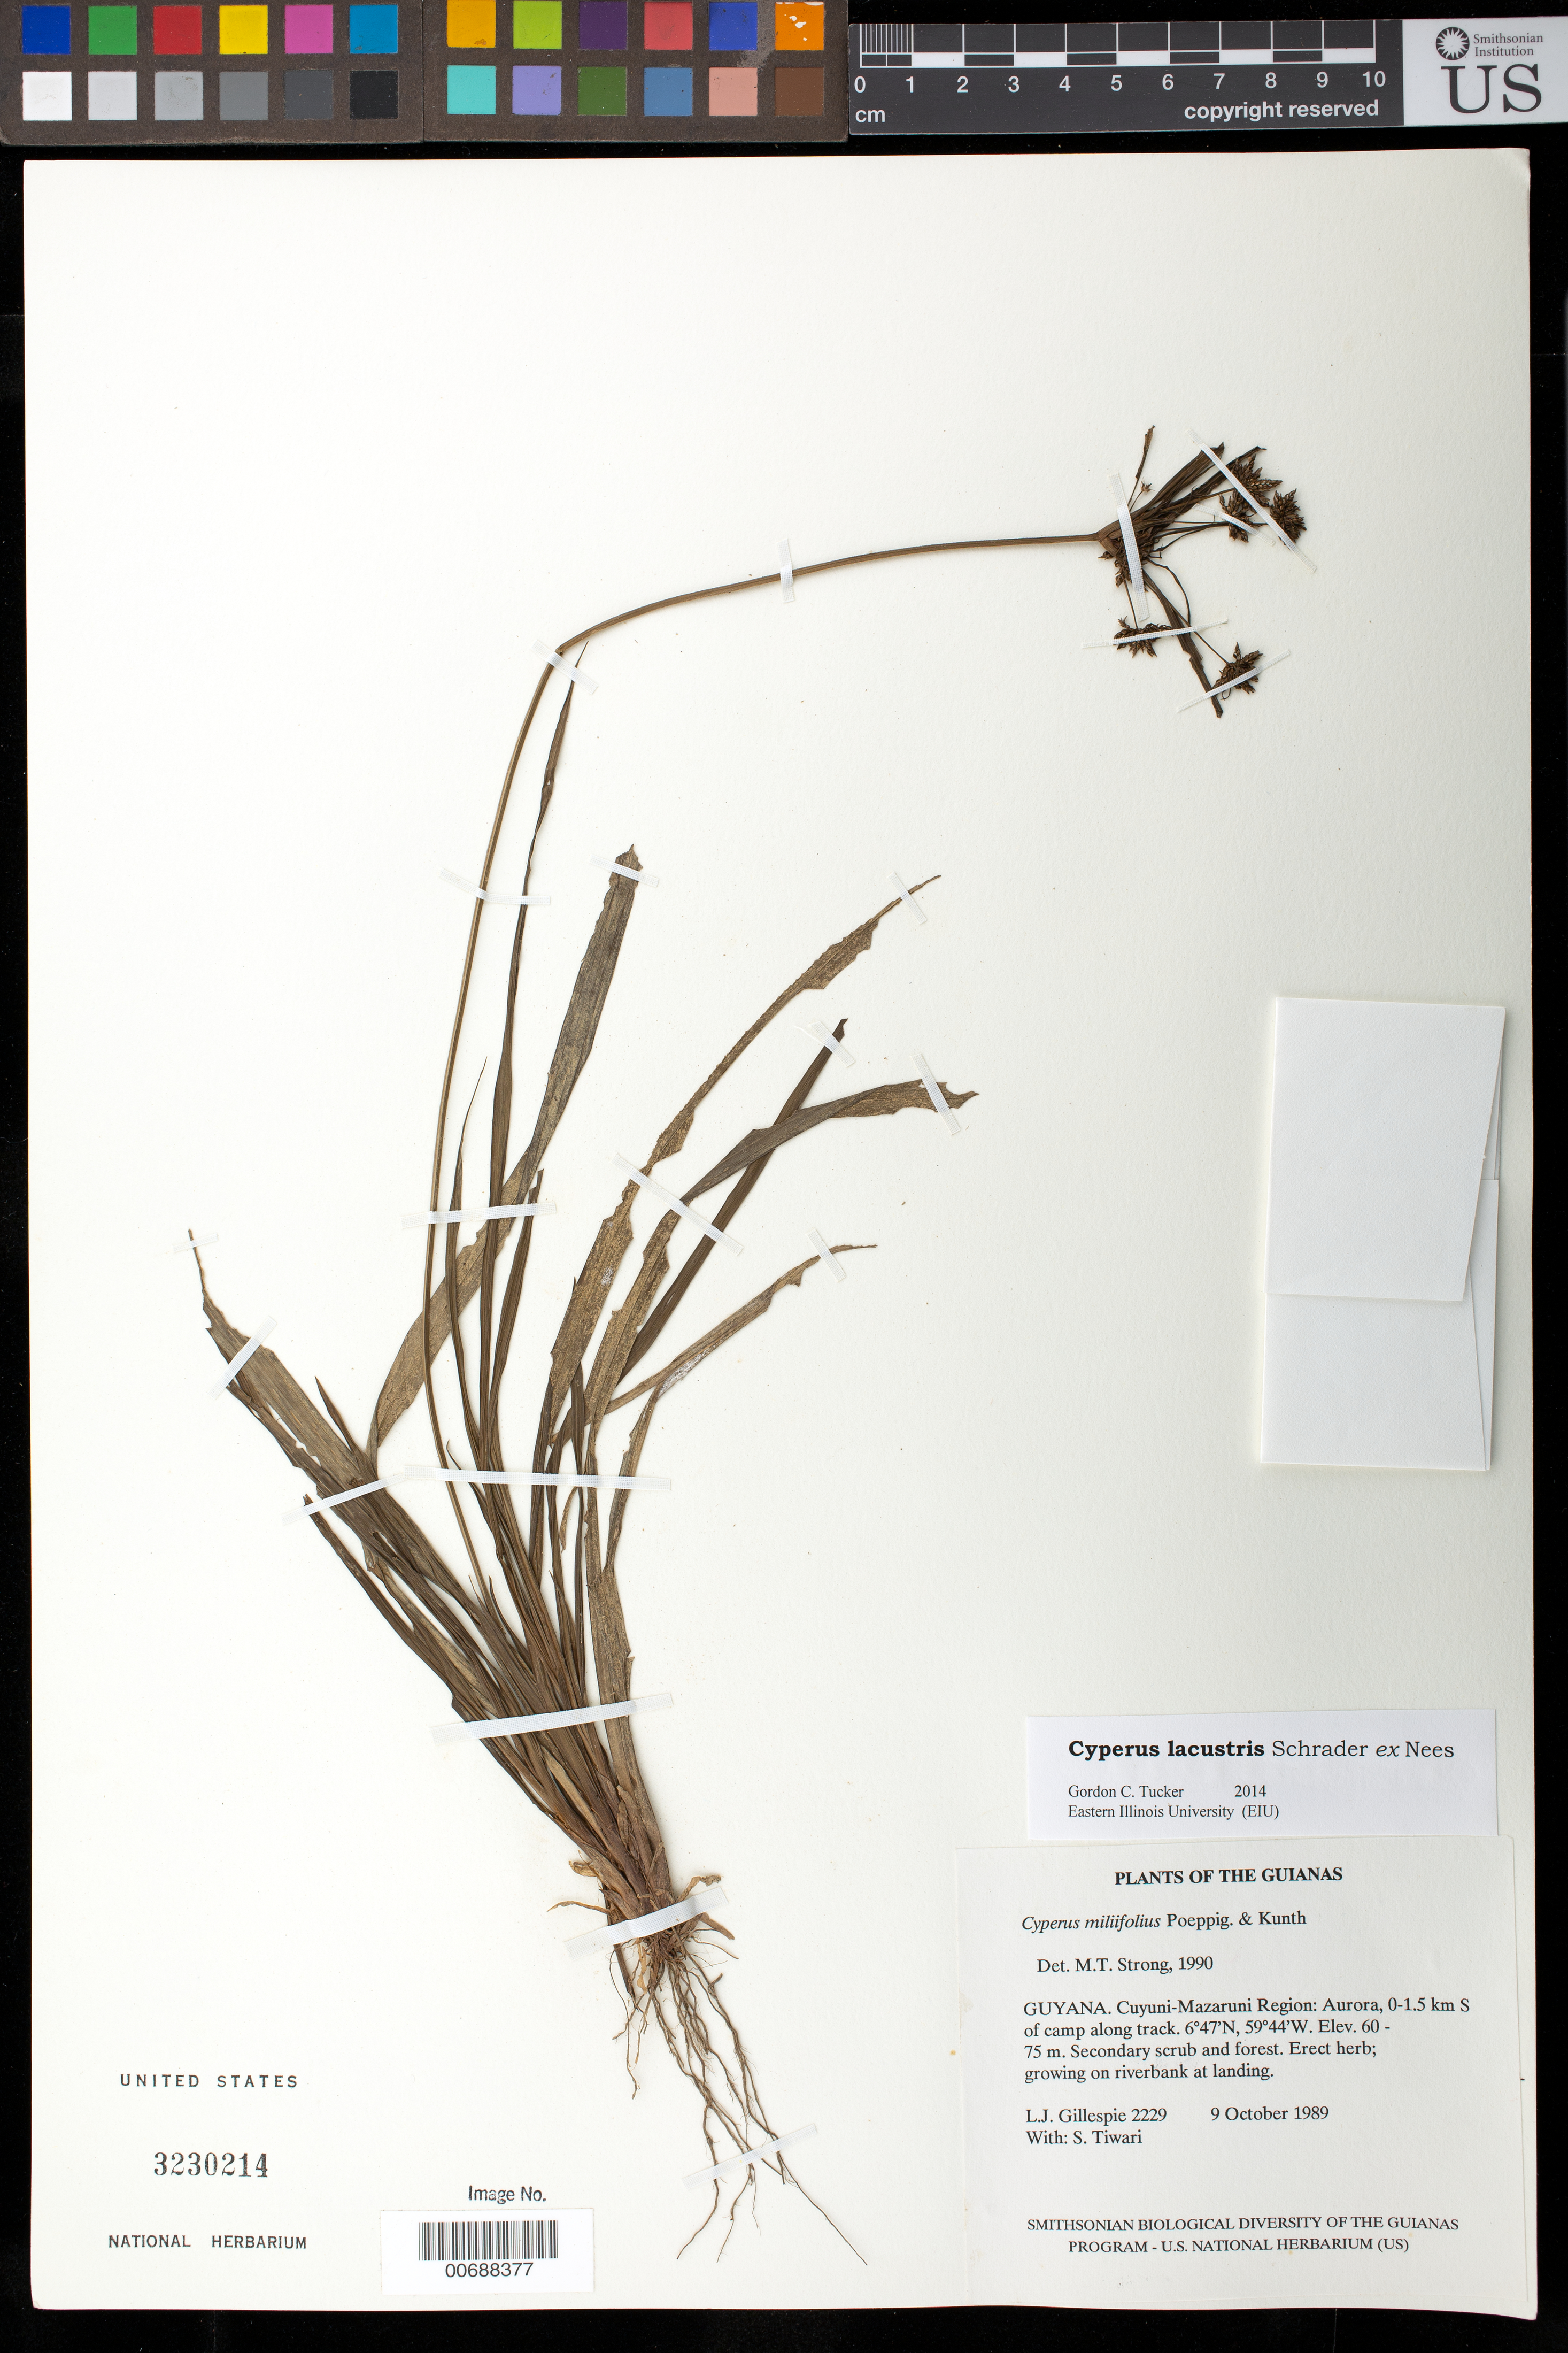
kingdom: Plantae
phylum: Tracheophyta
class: Liliopsida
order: Poales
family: Cyperaceae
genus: Cyperus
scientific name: Cyperus lacustris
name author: Schrad. ex Nees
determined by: Tucker, G. C.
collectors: L. J. Gillespie & S. Tiwari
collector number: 2229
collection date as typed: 9 October 1989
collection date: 1989-10-09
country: Guyana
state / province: Cuyuni-Mazaruni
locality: Aurora, 0-1.5 km S of camp along track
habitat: Secondary scrub and forest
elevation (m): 60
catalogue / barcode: US 3230214